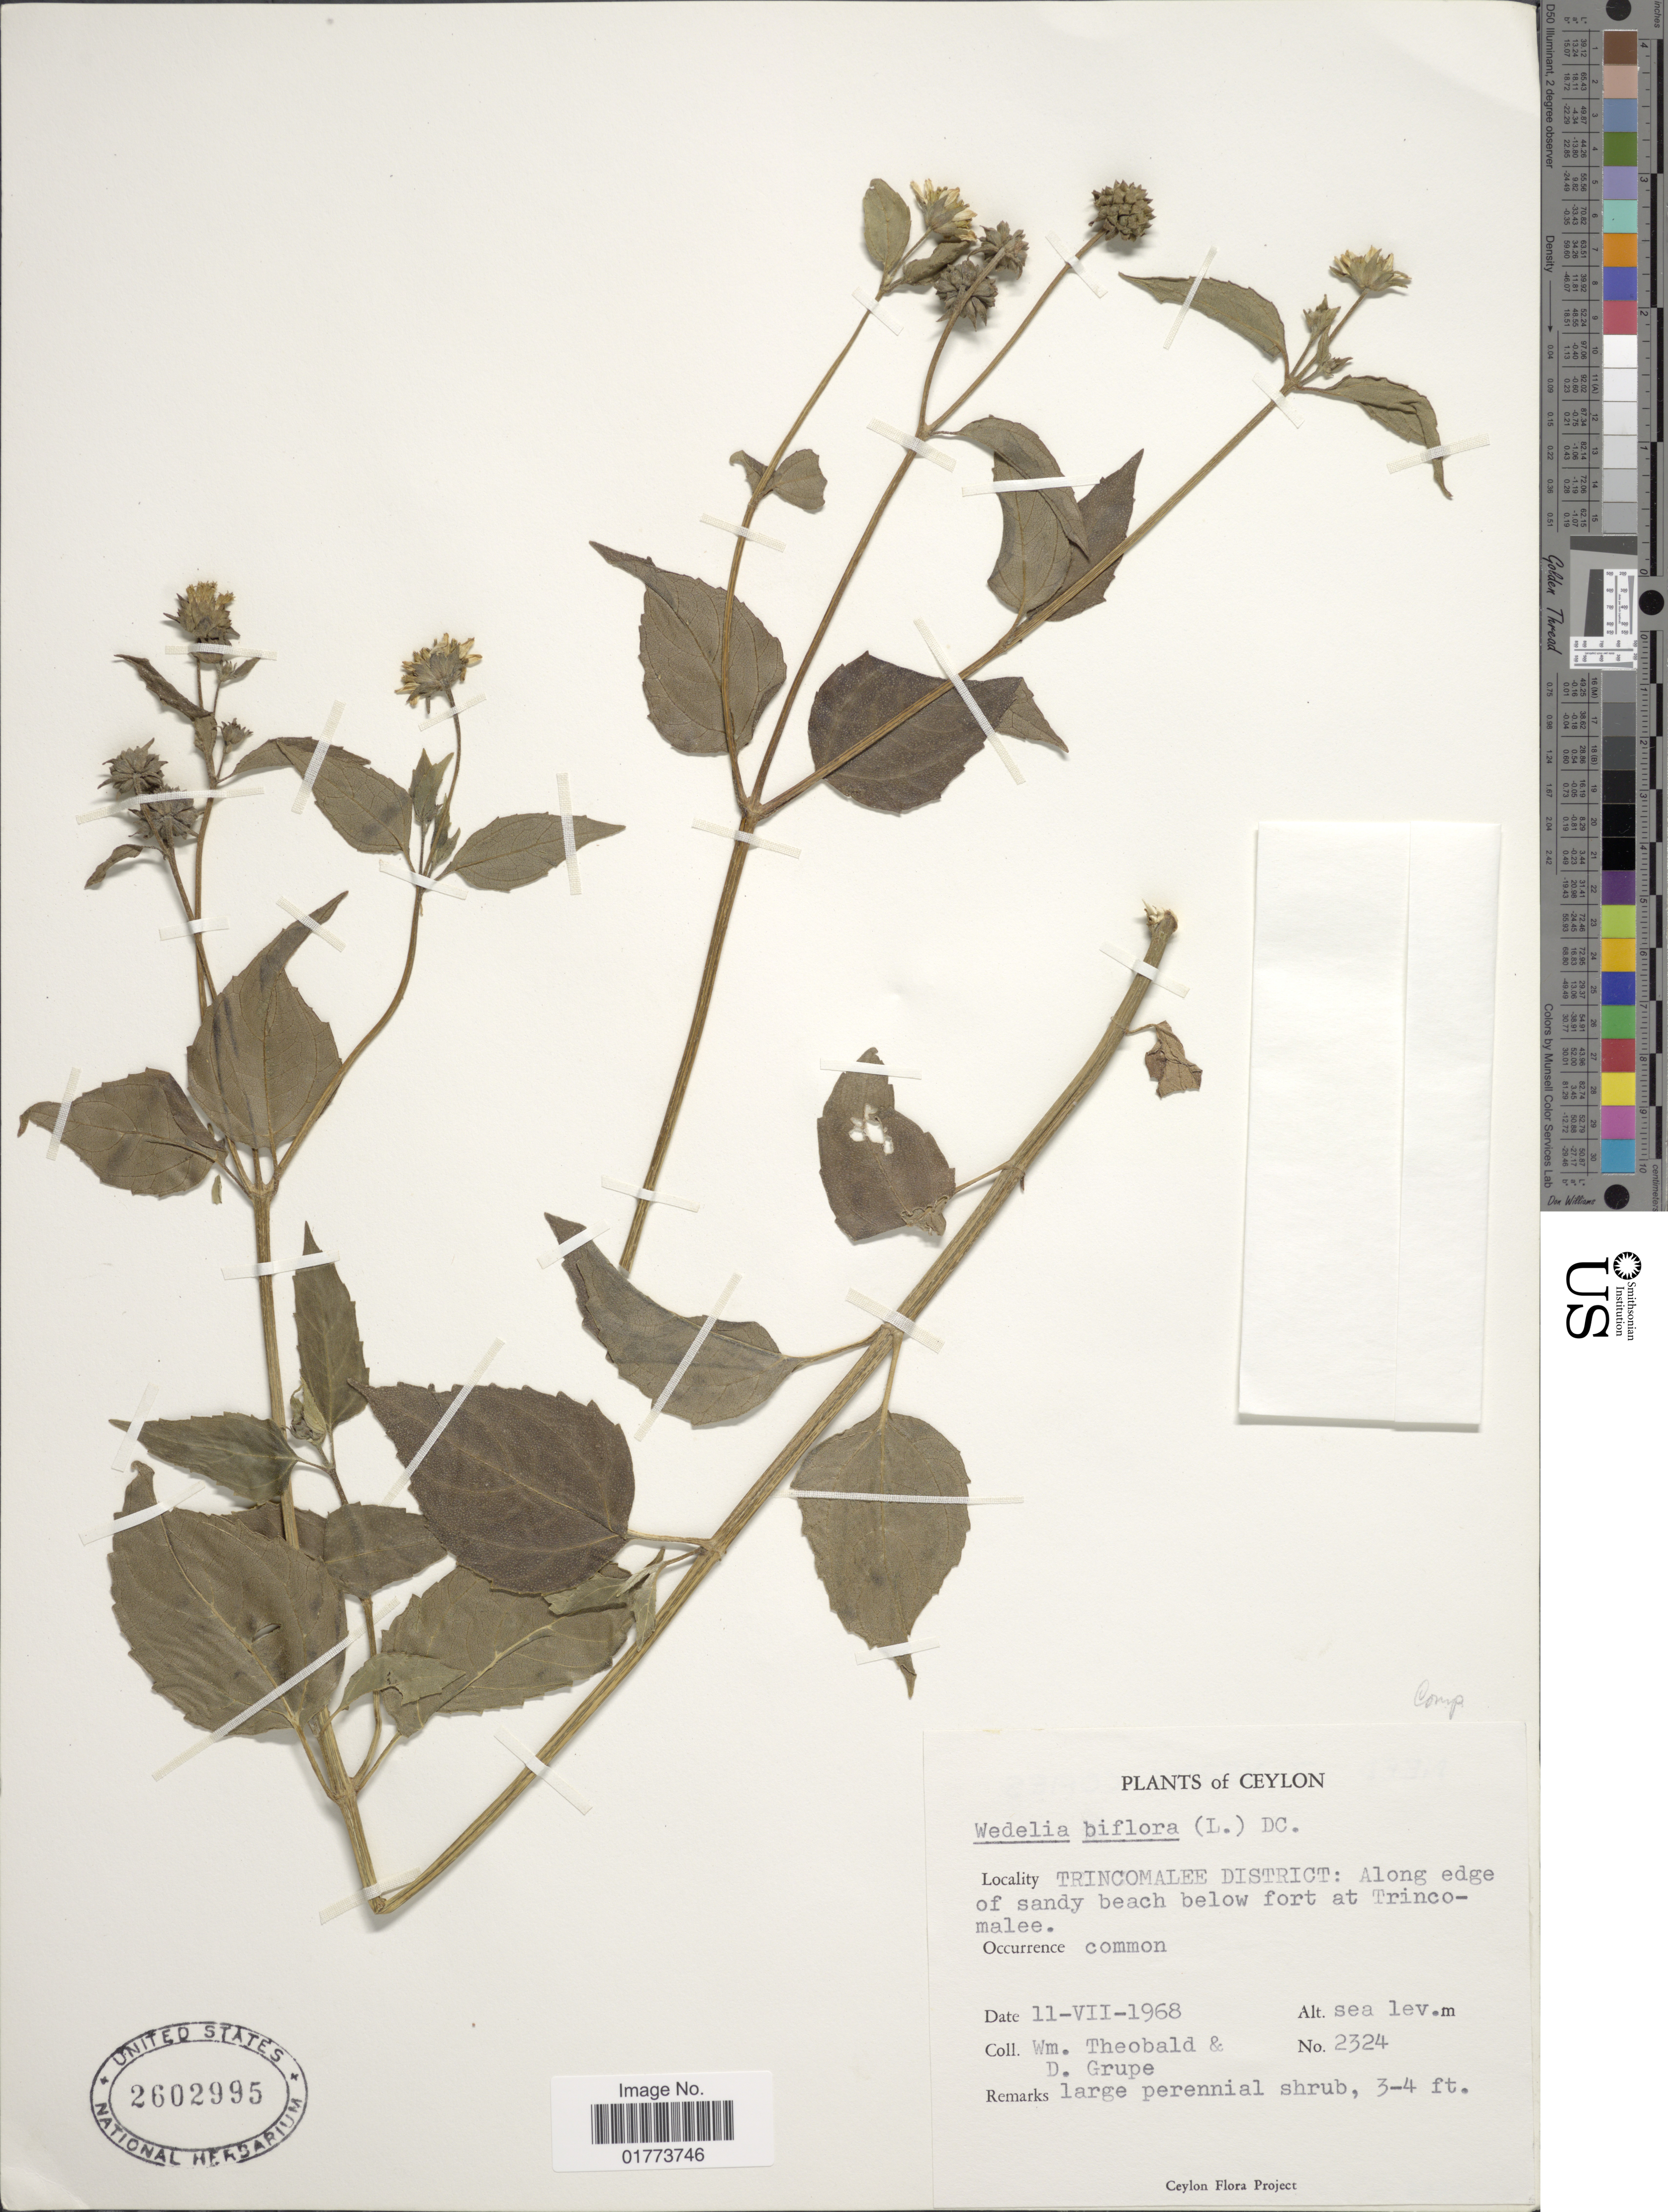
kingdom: Plantae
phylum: Tracheophyta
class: Magnoliopsida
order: Asterales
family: Asteraceae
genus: Wollastonia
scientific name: Wollastonia biflora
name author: (L.) DC.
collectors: W. Theobald & D. Grupe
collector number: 2324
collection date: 1968-07-11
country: Sri Lanka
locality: Ceylon, Trincomalee District: Along edge sandy beach below fort at Trincomalee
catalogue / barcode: US 2602995